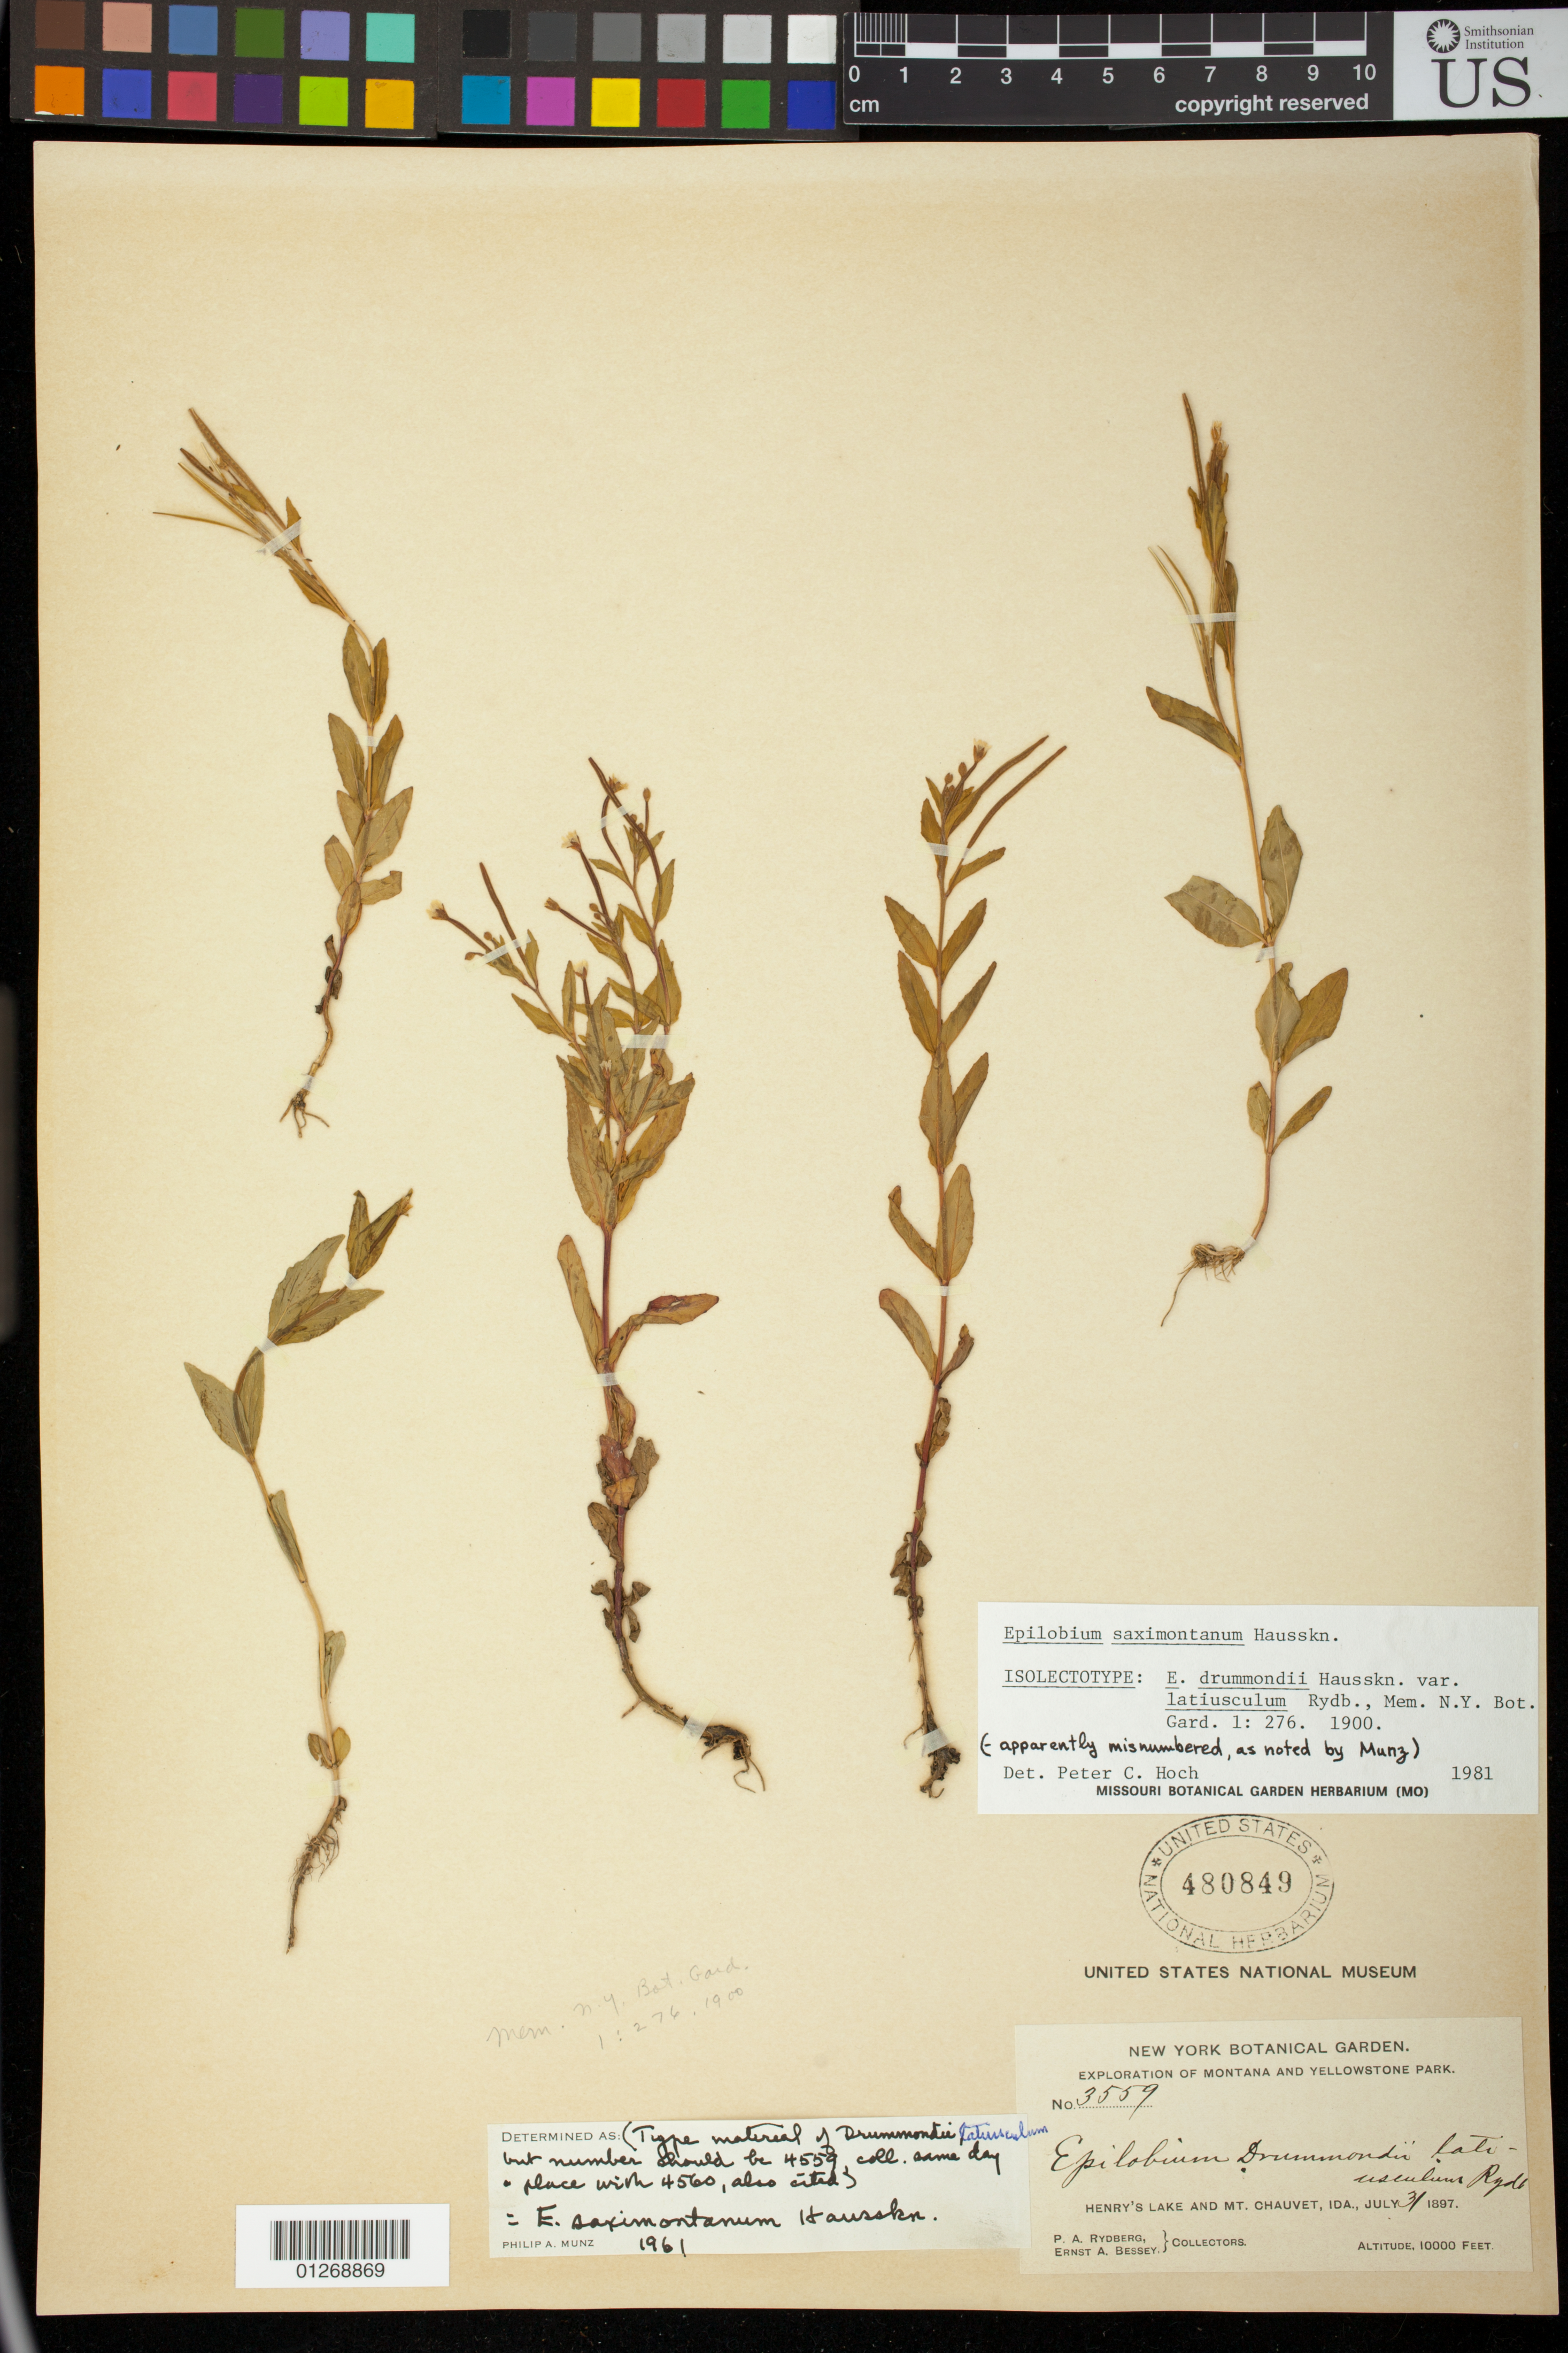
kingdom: Plantae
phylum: Tracheophyta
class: Magnoliopsida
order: Myrtales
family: Onagraceae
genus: Epilobium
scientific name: Epilobium drummondii var. latiusculum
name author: Rydb.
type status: Syntype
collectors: P. A. Rydberg & E. Bessey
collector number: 4559 [as "3559"]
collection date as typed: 03 Jul 1897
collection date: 1897-07-03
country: United States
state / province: Idaho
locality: Henry's Lake and Mt. Chauvet, Ida.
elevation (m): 3048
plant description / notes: Specimen apparently mis-numbered as 3559; cited as 4559 in protologue and with same collection data as the other syntype, Rydberg 4560; Annotated as isolectotype by P.C. Hoch (1981)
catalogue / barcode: US 480849